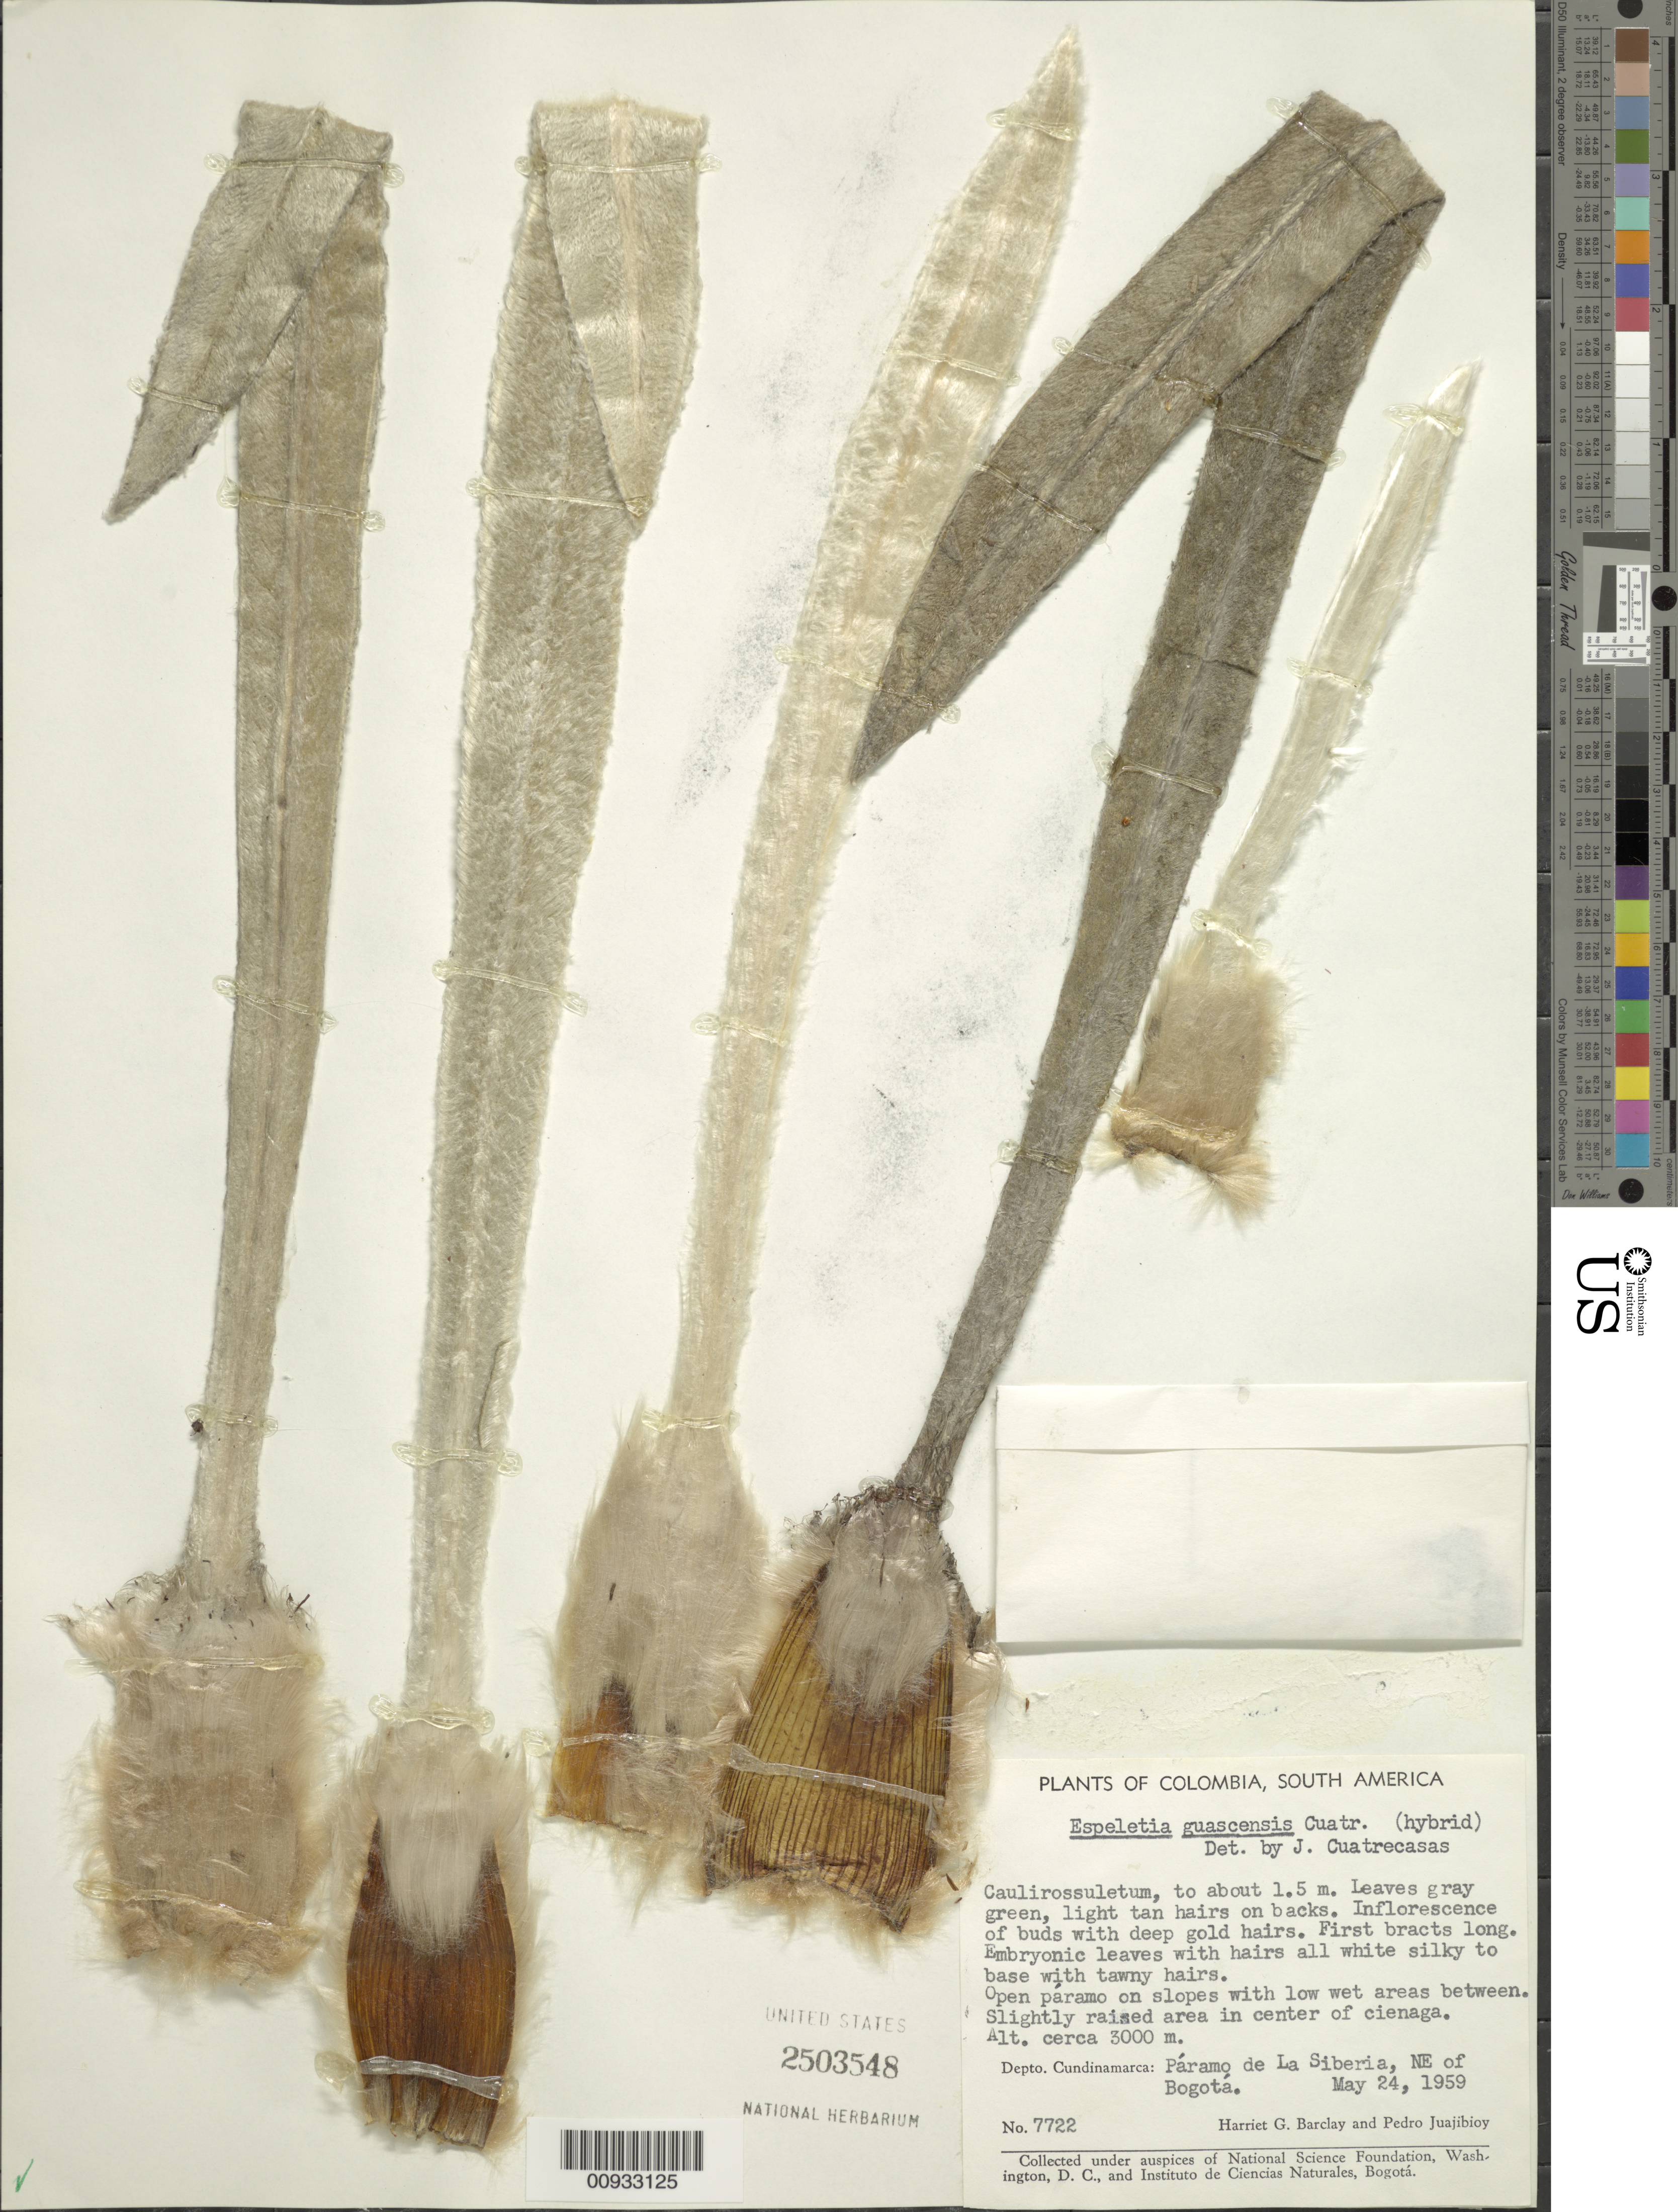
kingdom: Plantae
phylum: Tracheophyta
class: Magnoliopsida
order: Asterales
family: Asteraceae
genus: Espeletia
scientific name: Espeletia guascensis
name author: Cuatrec.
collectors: H. G. Barclay & P. Juajibioy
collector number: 7722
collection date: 1959-05-24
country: Colombia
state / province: Cundinamarca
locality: Paramo de La Siberia, NE of Bogota, open paramo on slopes with low wet areas between, slightly raised in area in center of cienaga.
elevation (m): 3000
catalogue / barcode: US 2503548